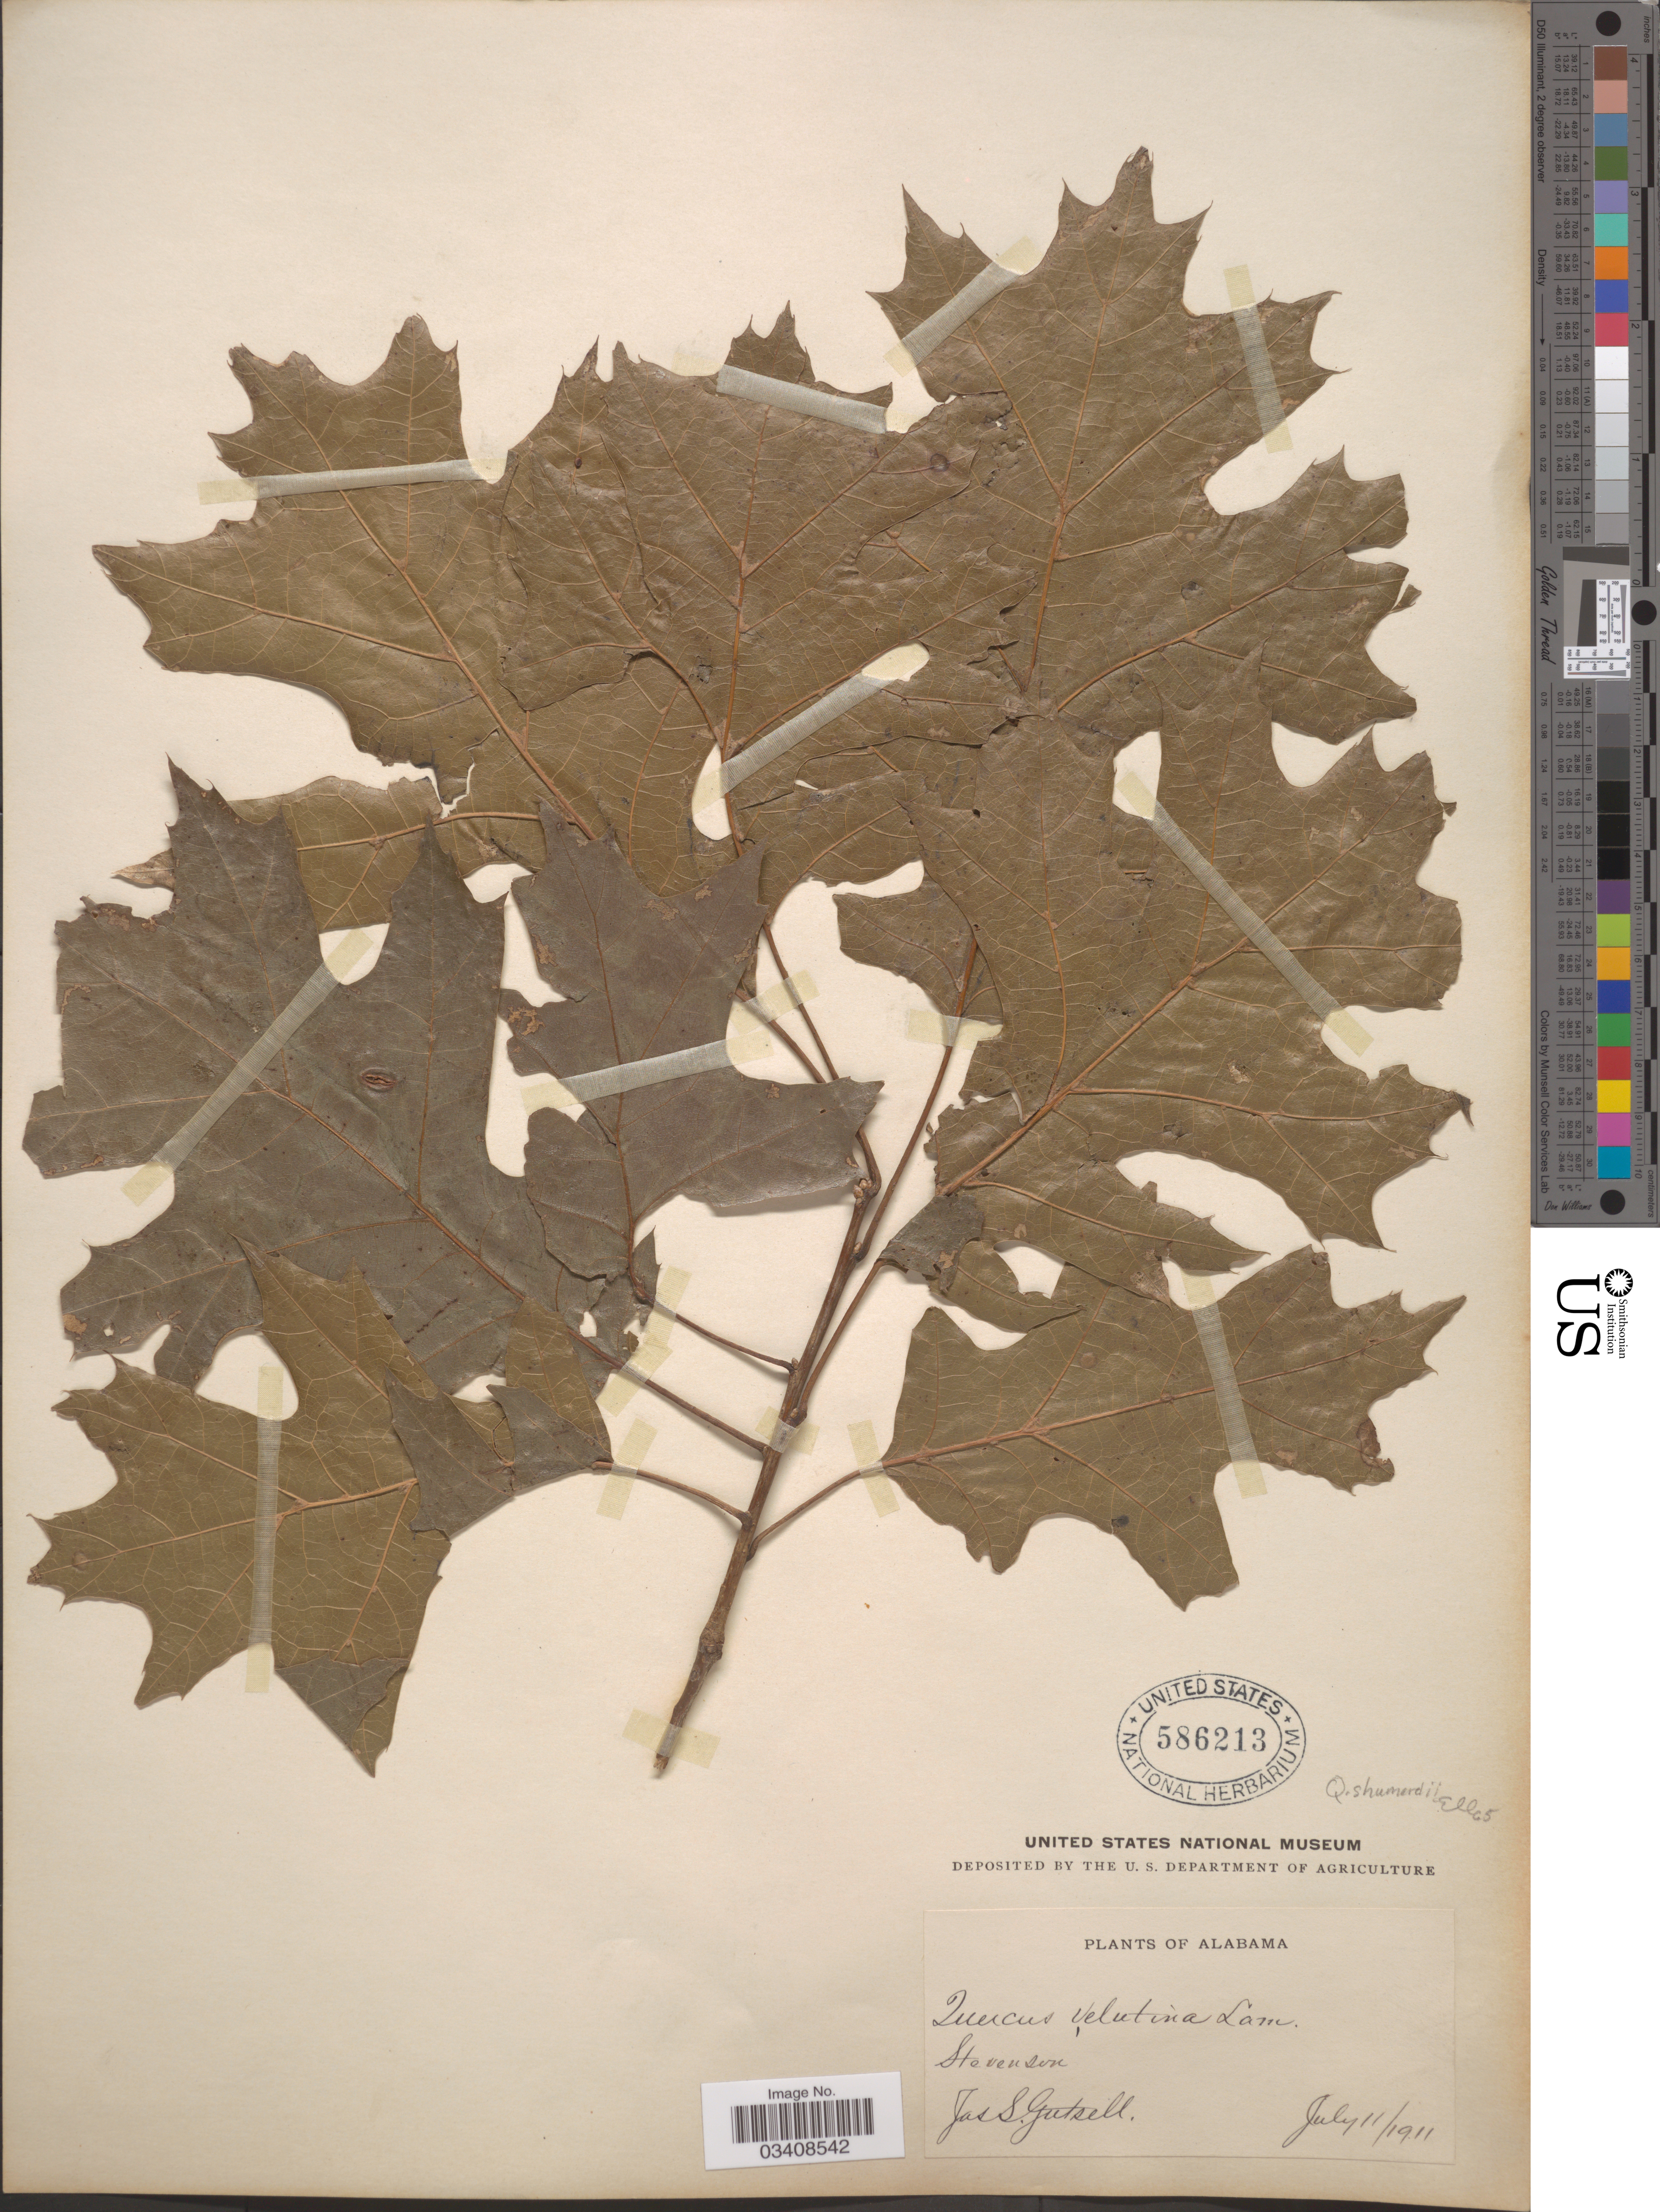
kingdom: Plantae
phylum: Tracheophyta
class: Magnoliopsida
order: Fagales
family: Fagaceae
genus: Quercus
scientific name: Quercus shumardii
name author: Buckley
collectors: J. Gutsell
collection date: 1911-07-11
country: United States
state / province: Alabama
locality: Stevenson.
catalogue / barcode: US 586213